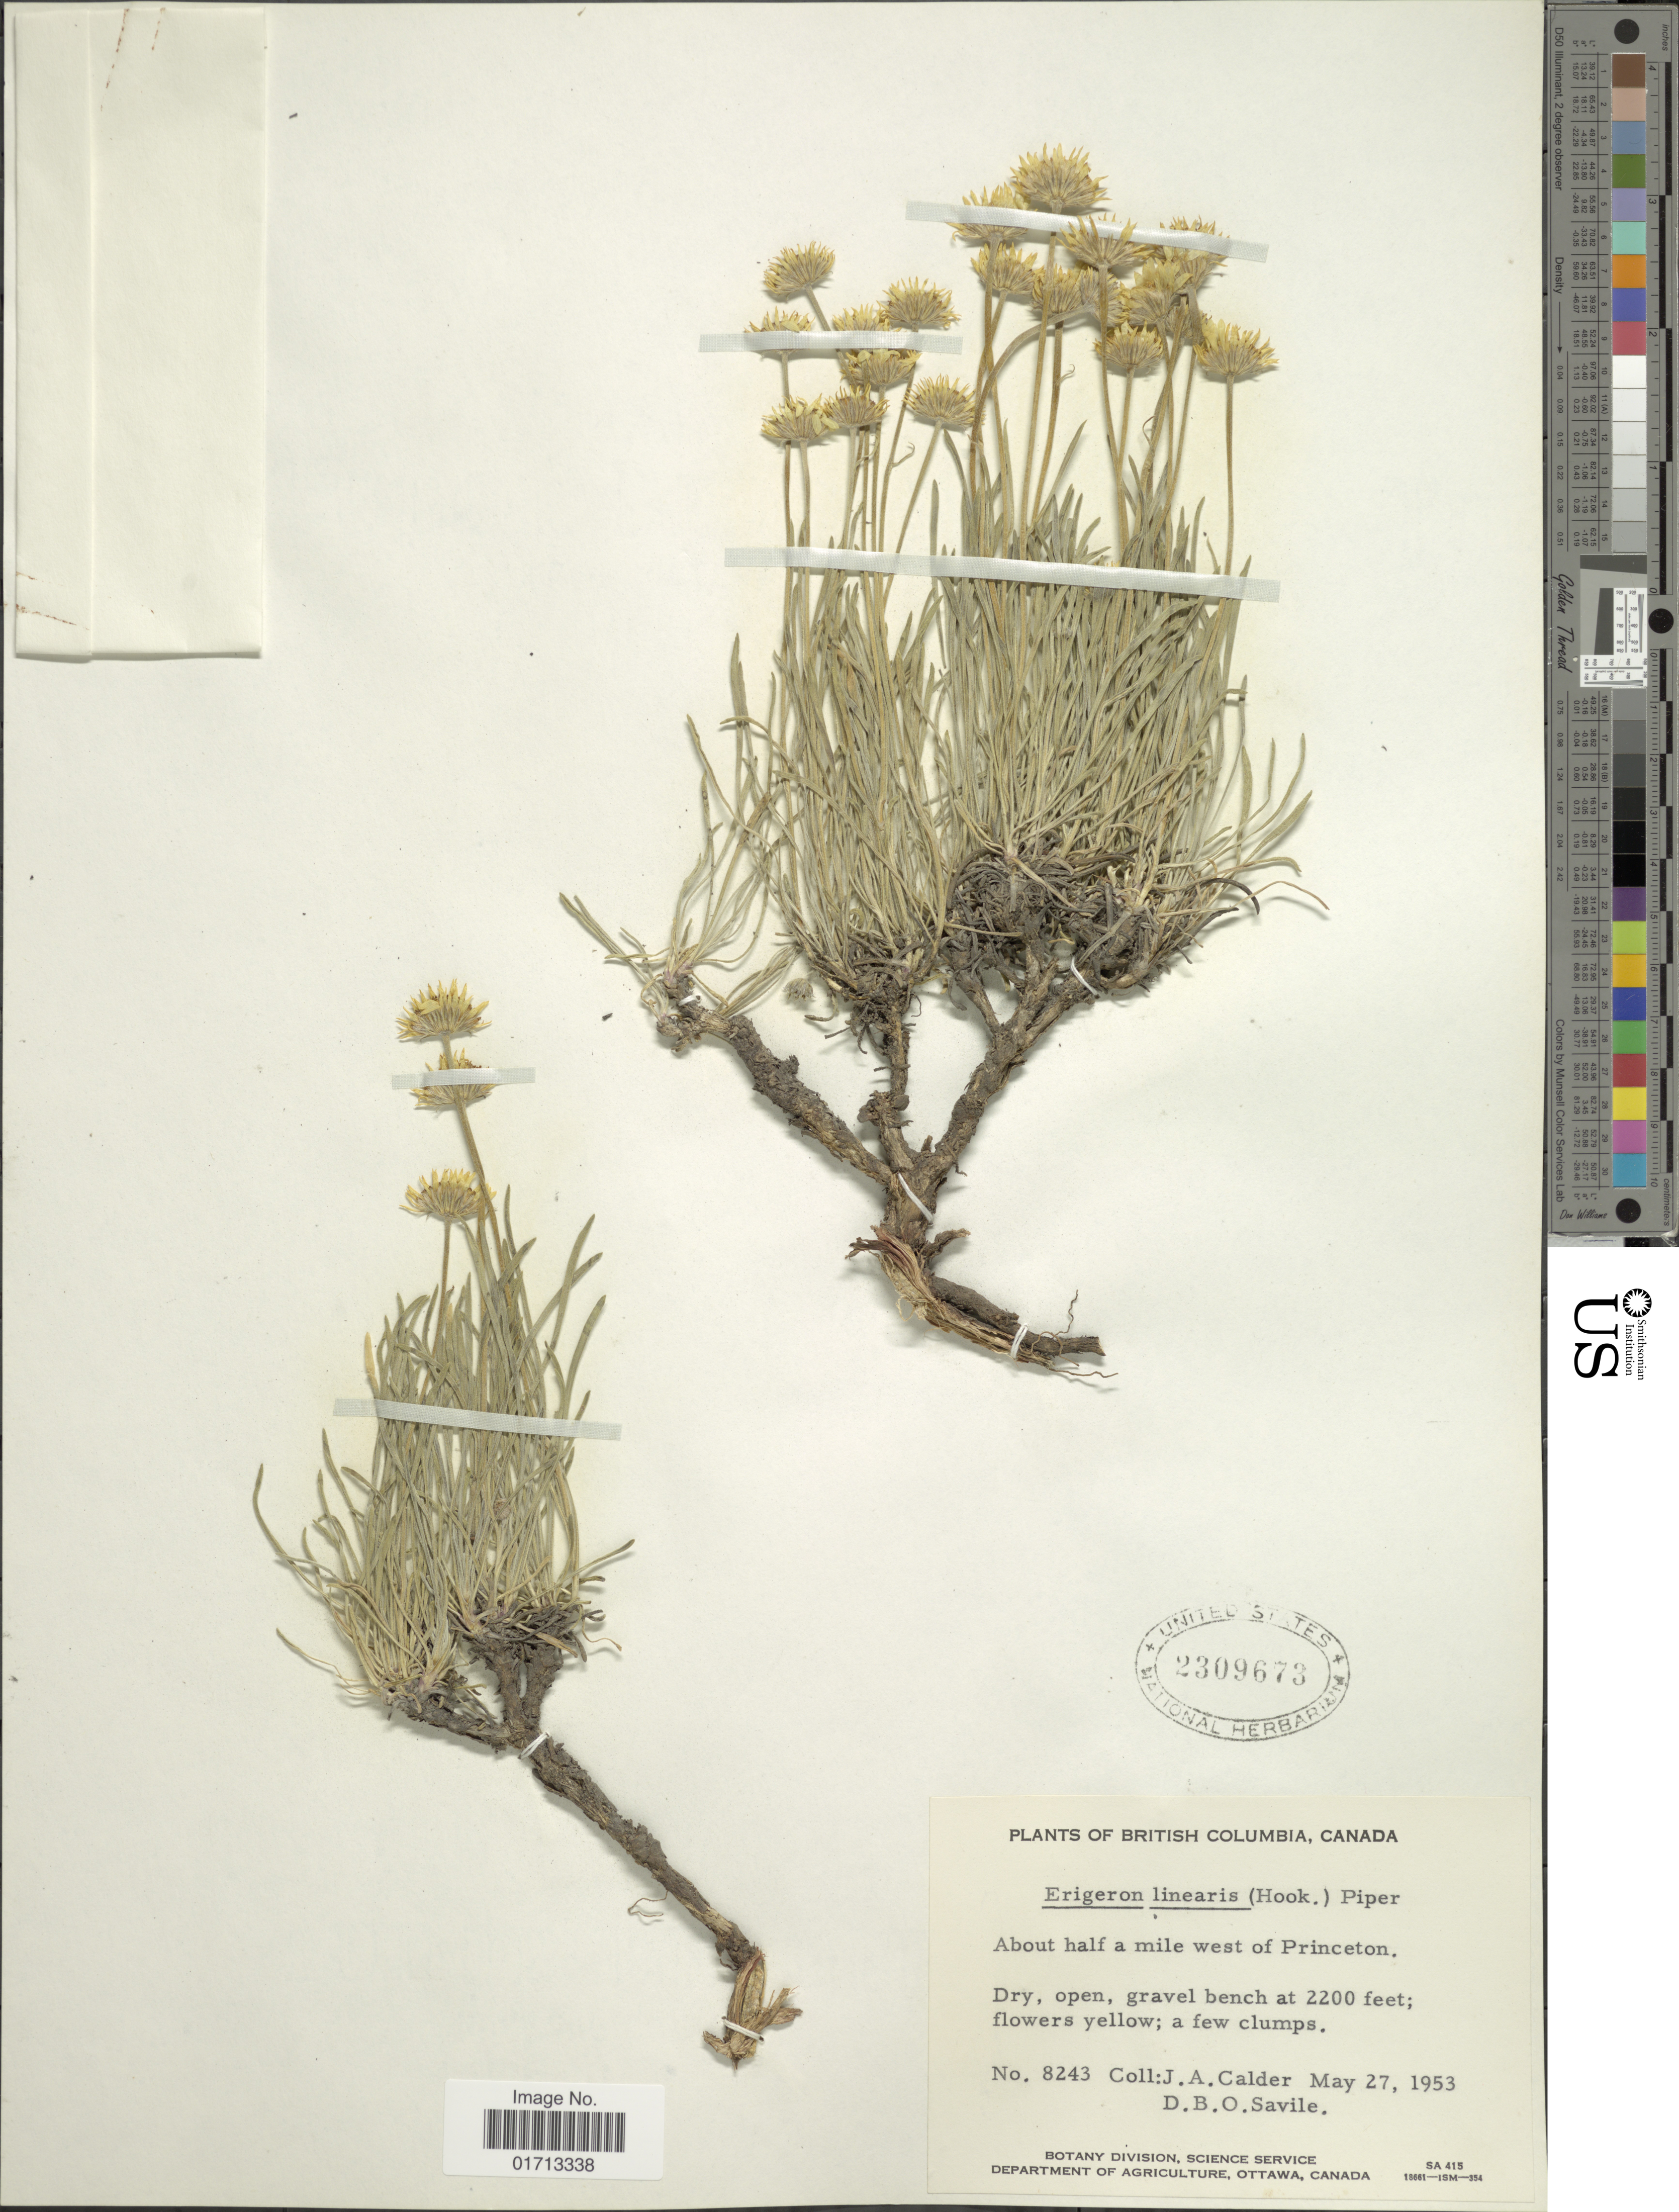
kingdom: Plantae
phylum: Tracheophyta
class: Magnoliopsida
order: Asterales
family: Asteraceae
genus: Erigeron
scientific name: Erigeron linearis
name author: (Hook.) Piper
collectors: J. A. Calder & D. Savile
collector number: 8243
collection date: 1953-05-27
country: Canada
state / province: British Columbia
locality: About a half mile west of Princeton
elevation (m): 671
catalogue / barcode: US 2309673